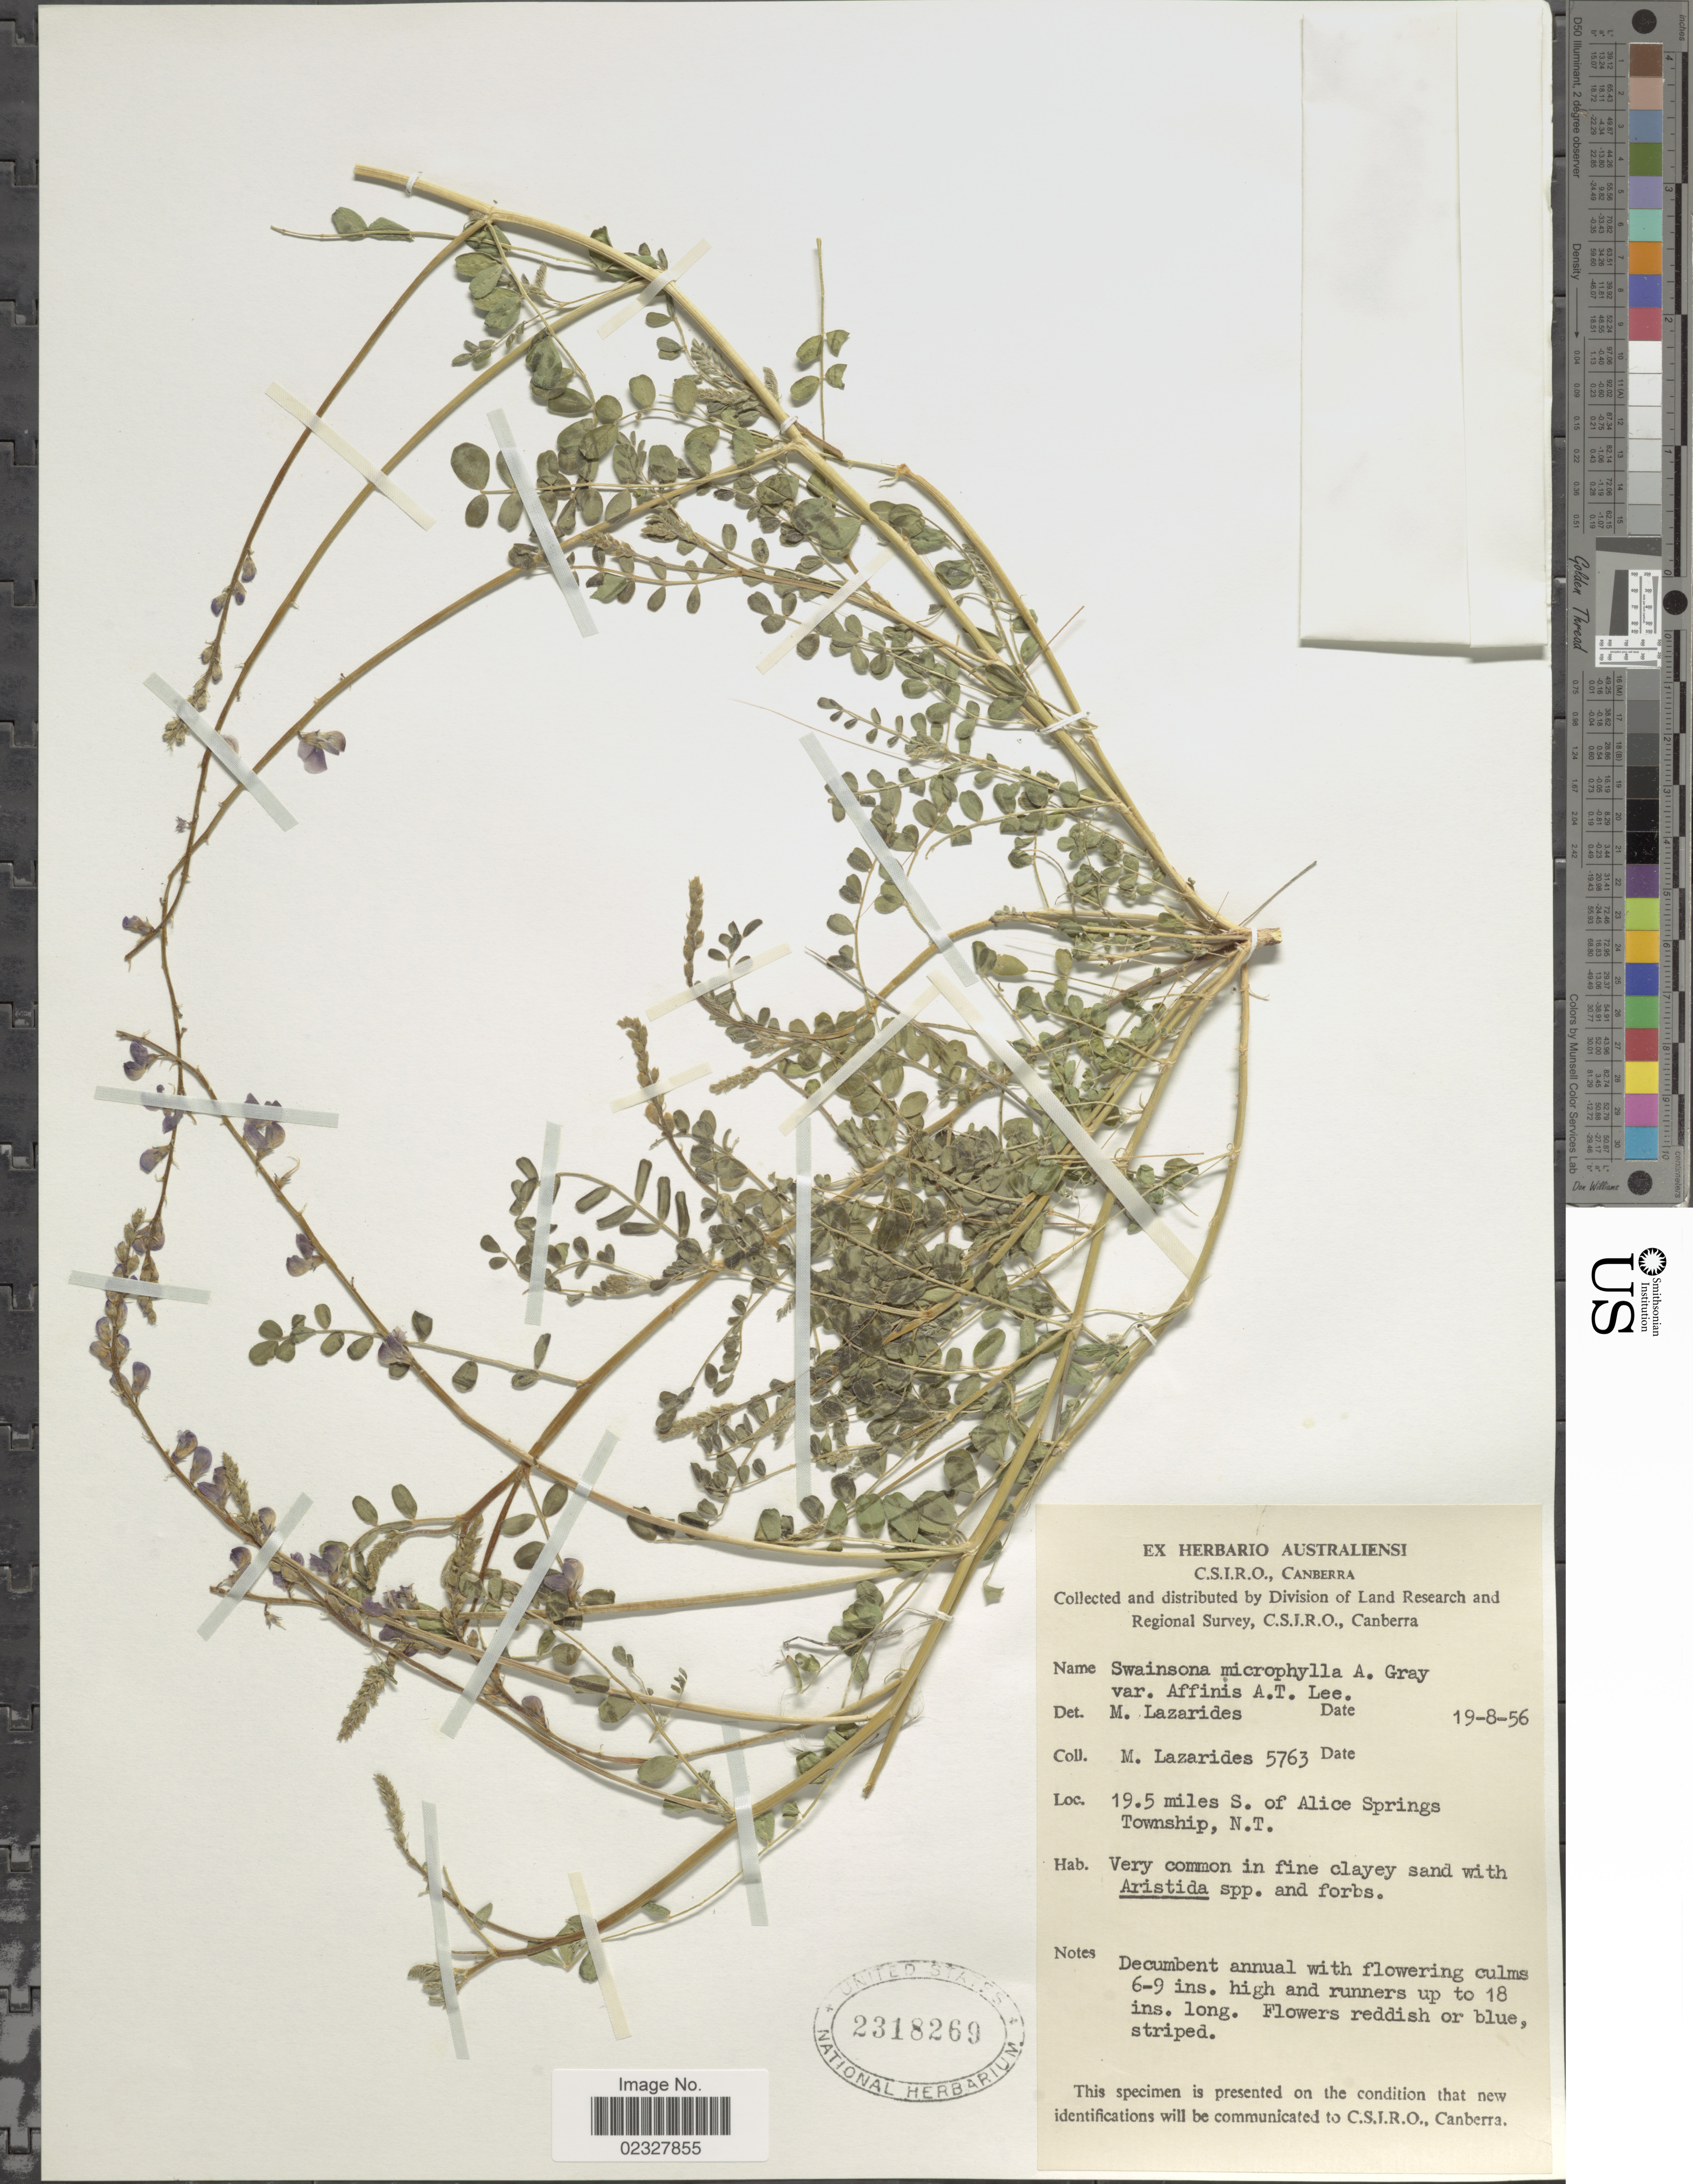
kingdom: Plantae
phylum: Tracheophyta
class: Magnoliopsida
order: Fabales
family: Fabaceae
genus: Swainsona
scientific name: Swainsona microphylla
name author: A. Gray in Wilkes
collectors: M. Lazarides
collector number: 5763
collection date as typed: Transcribed d/m/y: 19/8/56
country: Australia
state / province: Northern Territory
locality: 19.5 miles S of Alice Springs Township, N.T.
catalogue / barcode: US 2318269